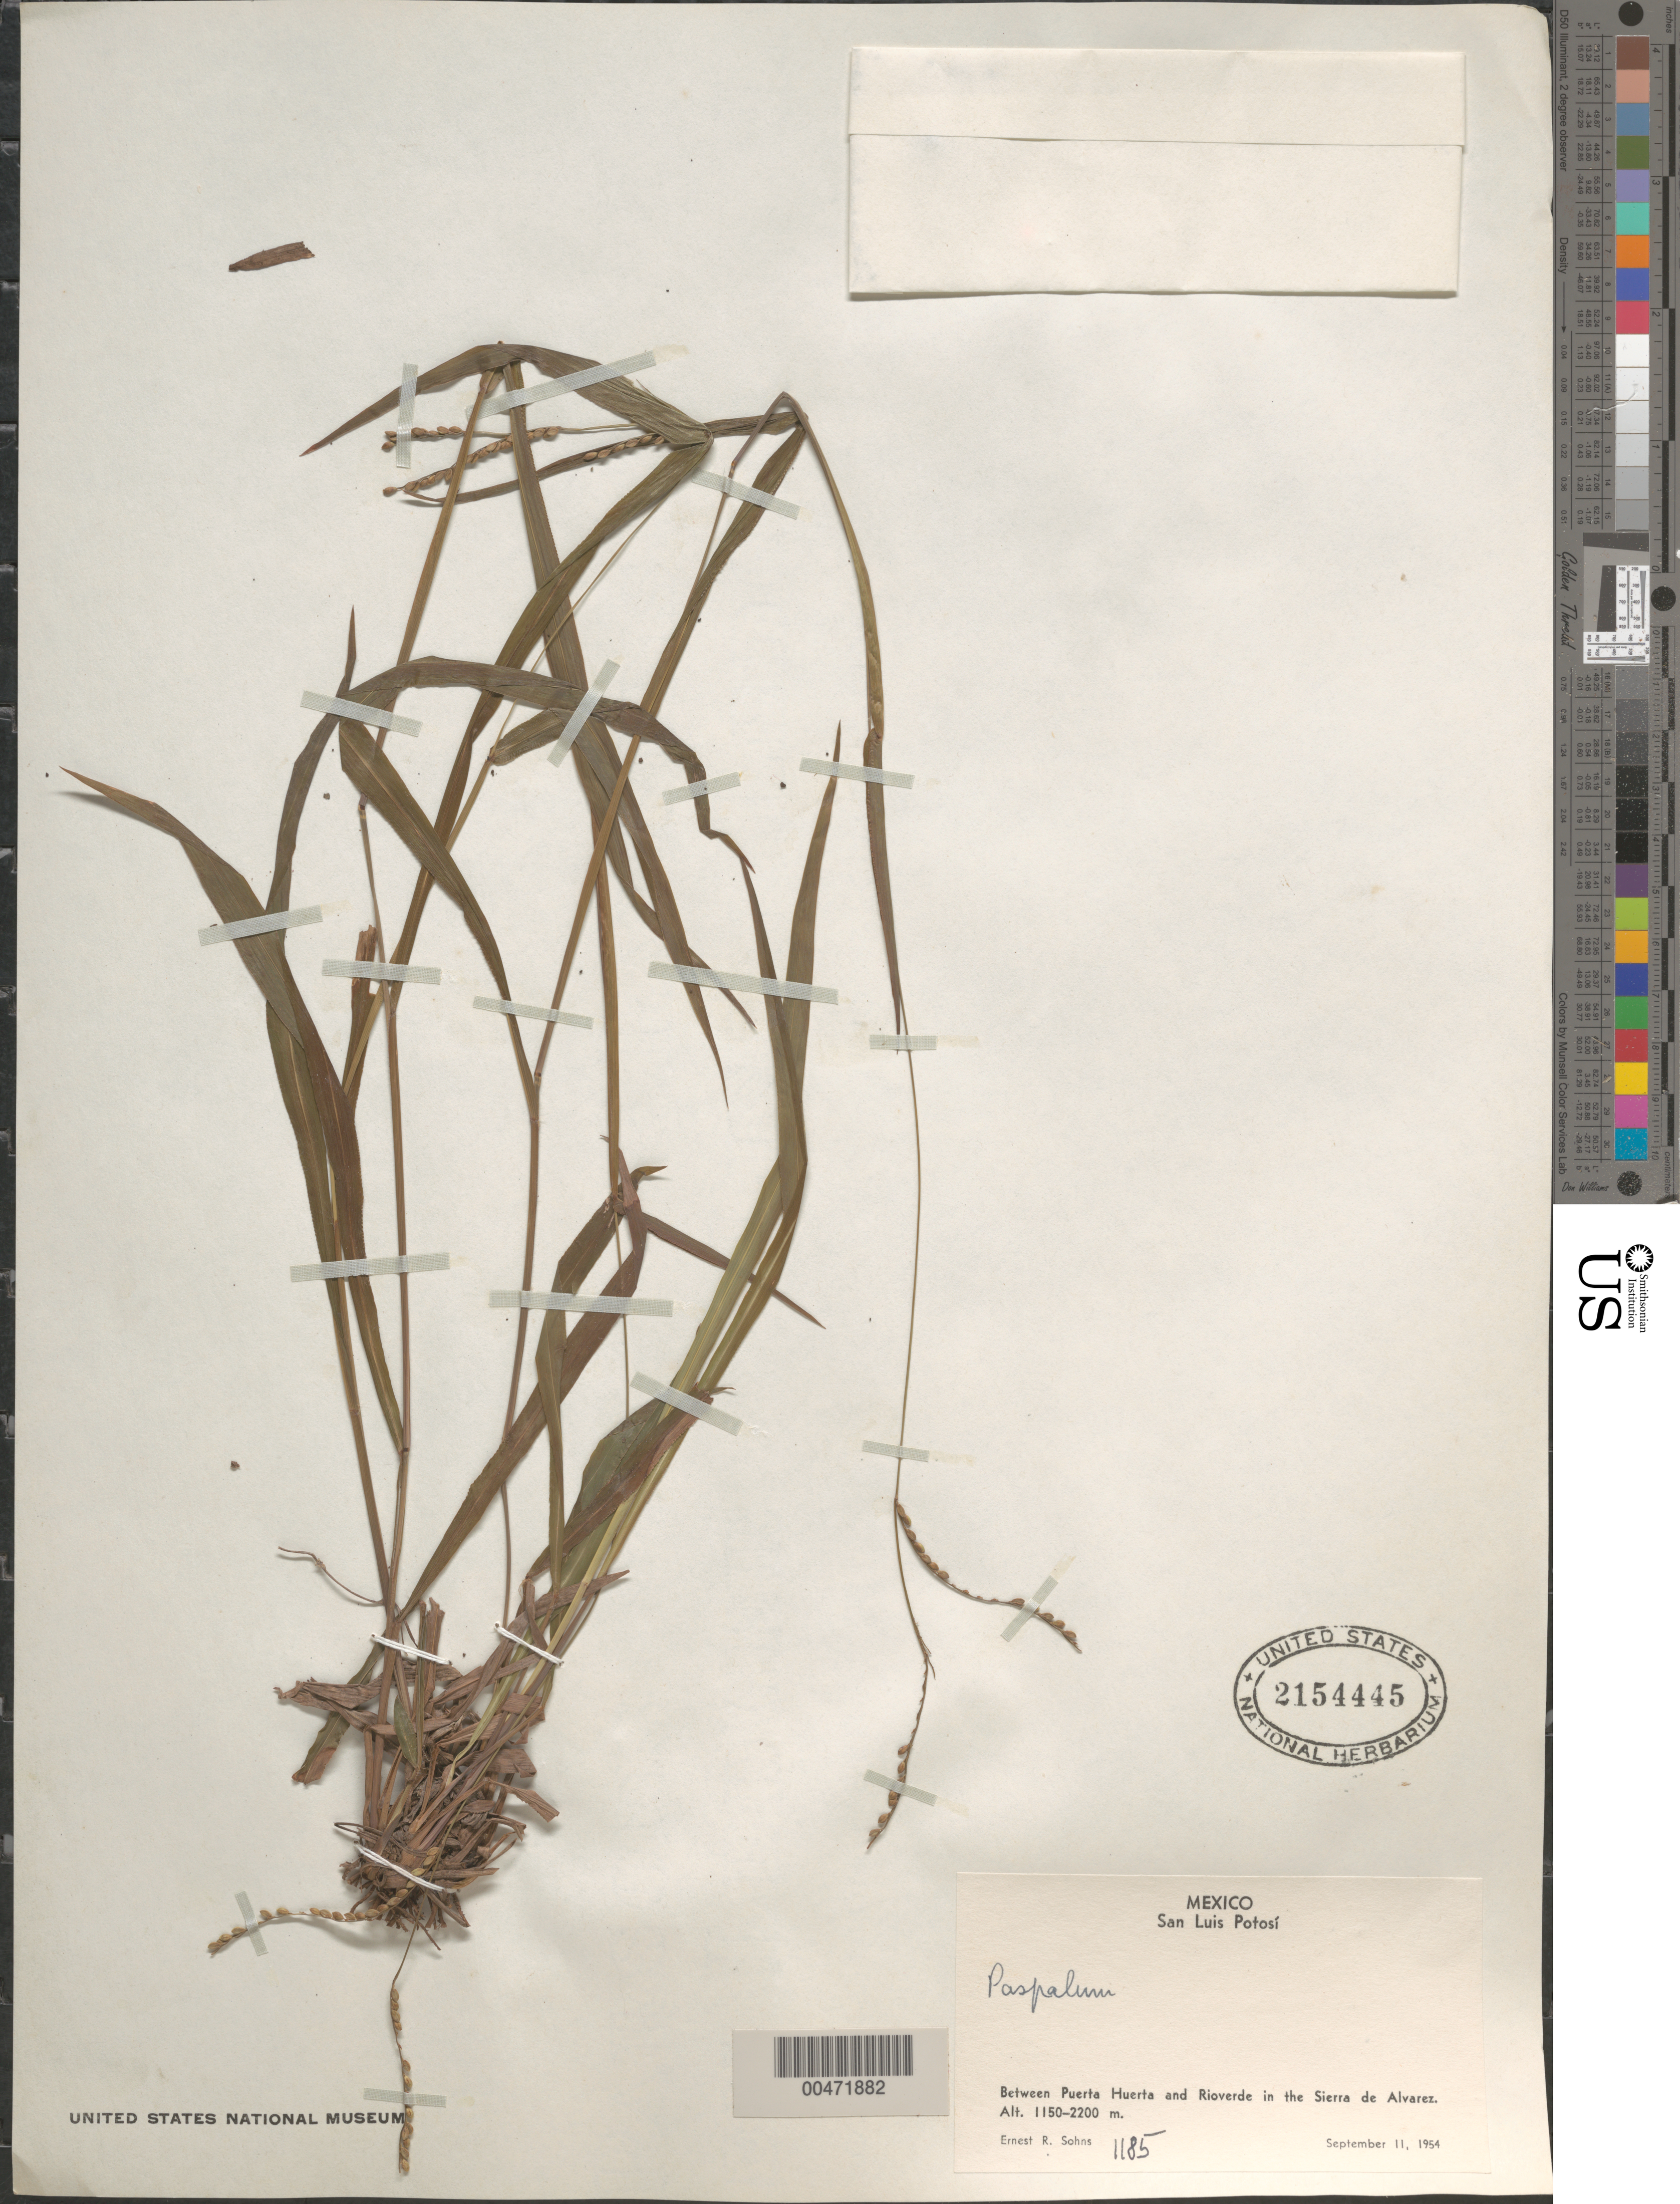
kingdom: Plantae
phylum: Tracheophyta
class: Liliopsida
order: Poales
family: Poaceae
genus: Paspalum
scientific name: Paspalum sp.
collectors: E. R. Sohns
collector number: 1185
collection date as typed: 11 Sep 1954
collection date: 1954-09-11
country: Mexico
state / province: San Luis Potosi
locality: Between Puerta Huerta & Rioverde in the Sierra de Alvarez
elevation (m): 1150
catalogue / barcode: US 2154445